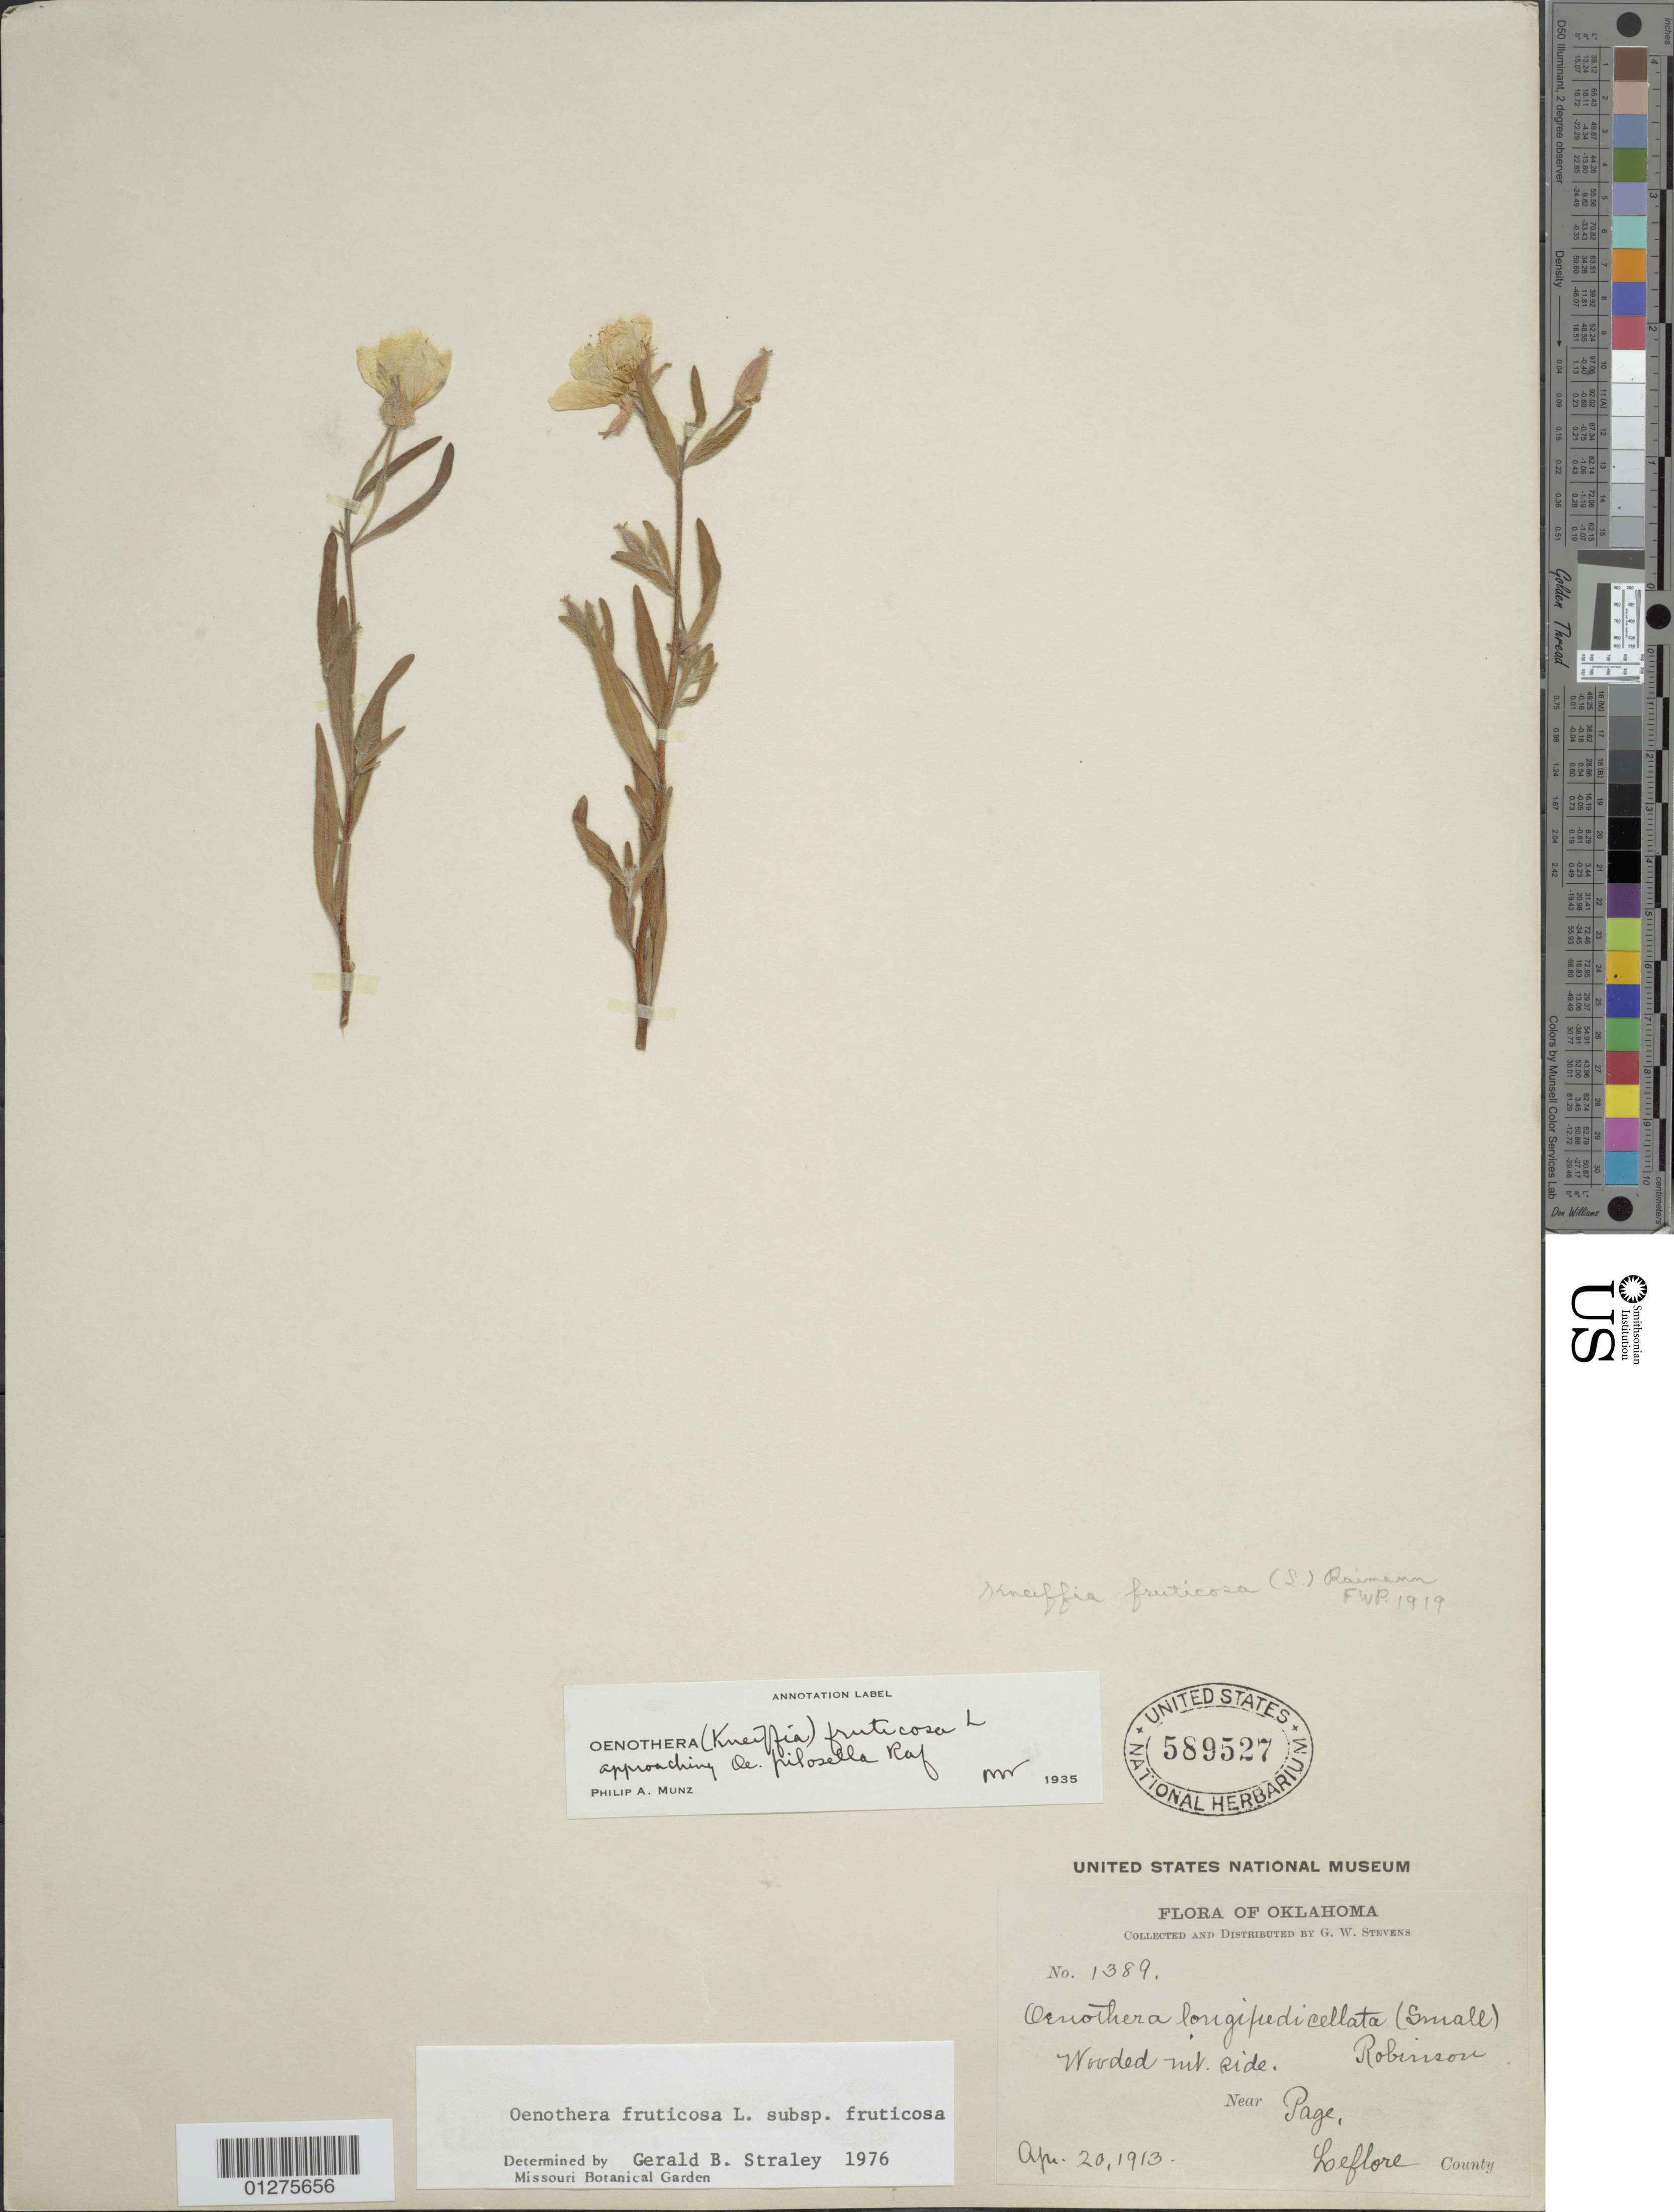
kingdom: Plantae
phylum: Tracheophyta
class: Magnoliopsida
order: Myrtales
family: Onagraceae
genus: Oenothera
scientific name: Oenothera fruticosa subsp. fruticosa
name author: L.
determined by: Straley, G. B.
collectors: G. W. Stevens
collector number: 1389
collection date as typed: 20 Apr 1913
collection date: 1913-04-20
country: United States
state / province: Oklahoma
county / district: Le Flore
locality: Near Page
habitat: Wooded mt. side.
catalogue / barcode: US 589527